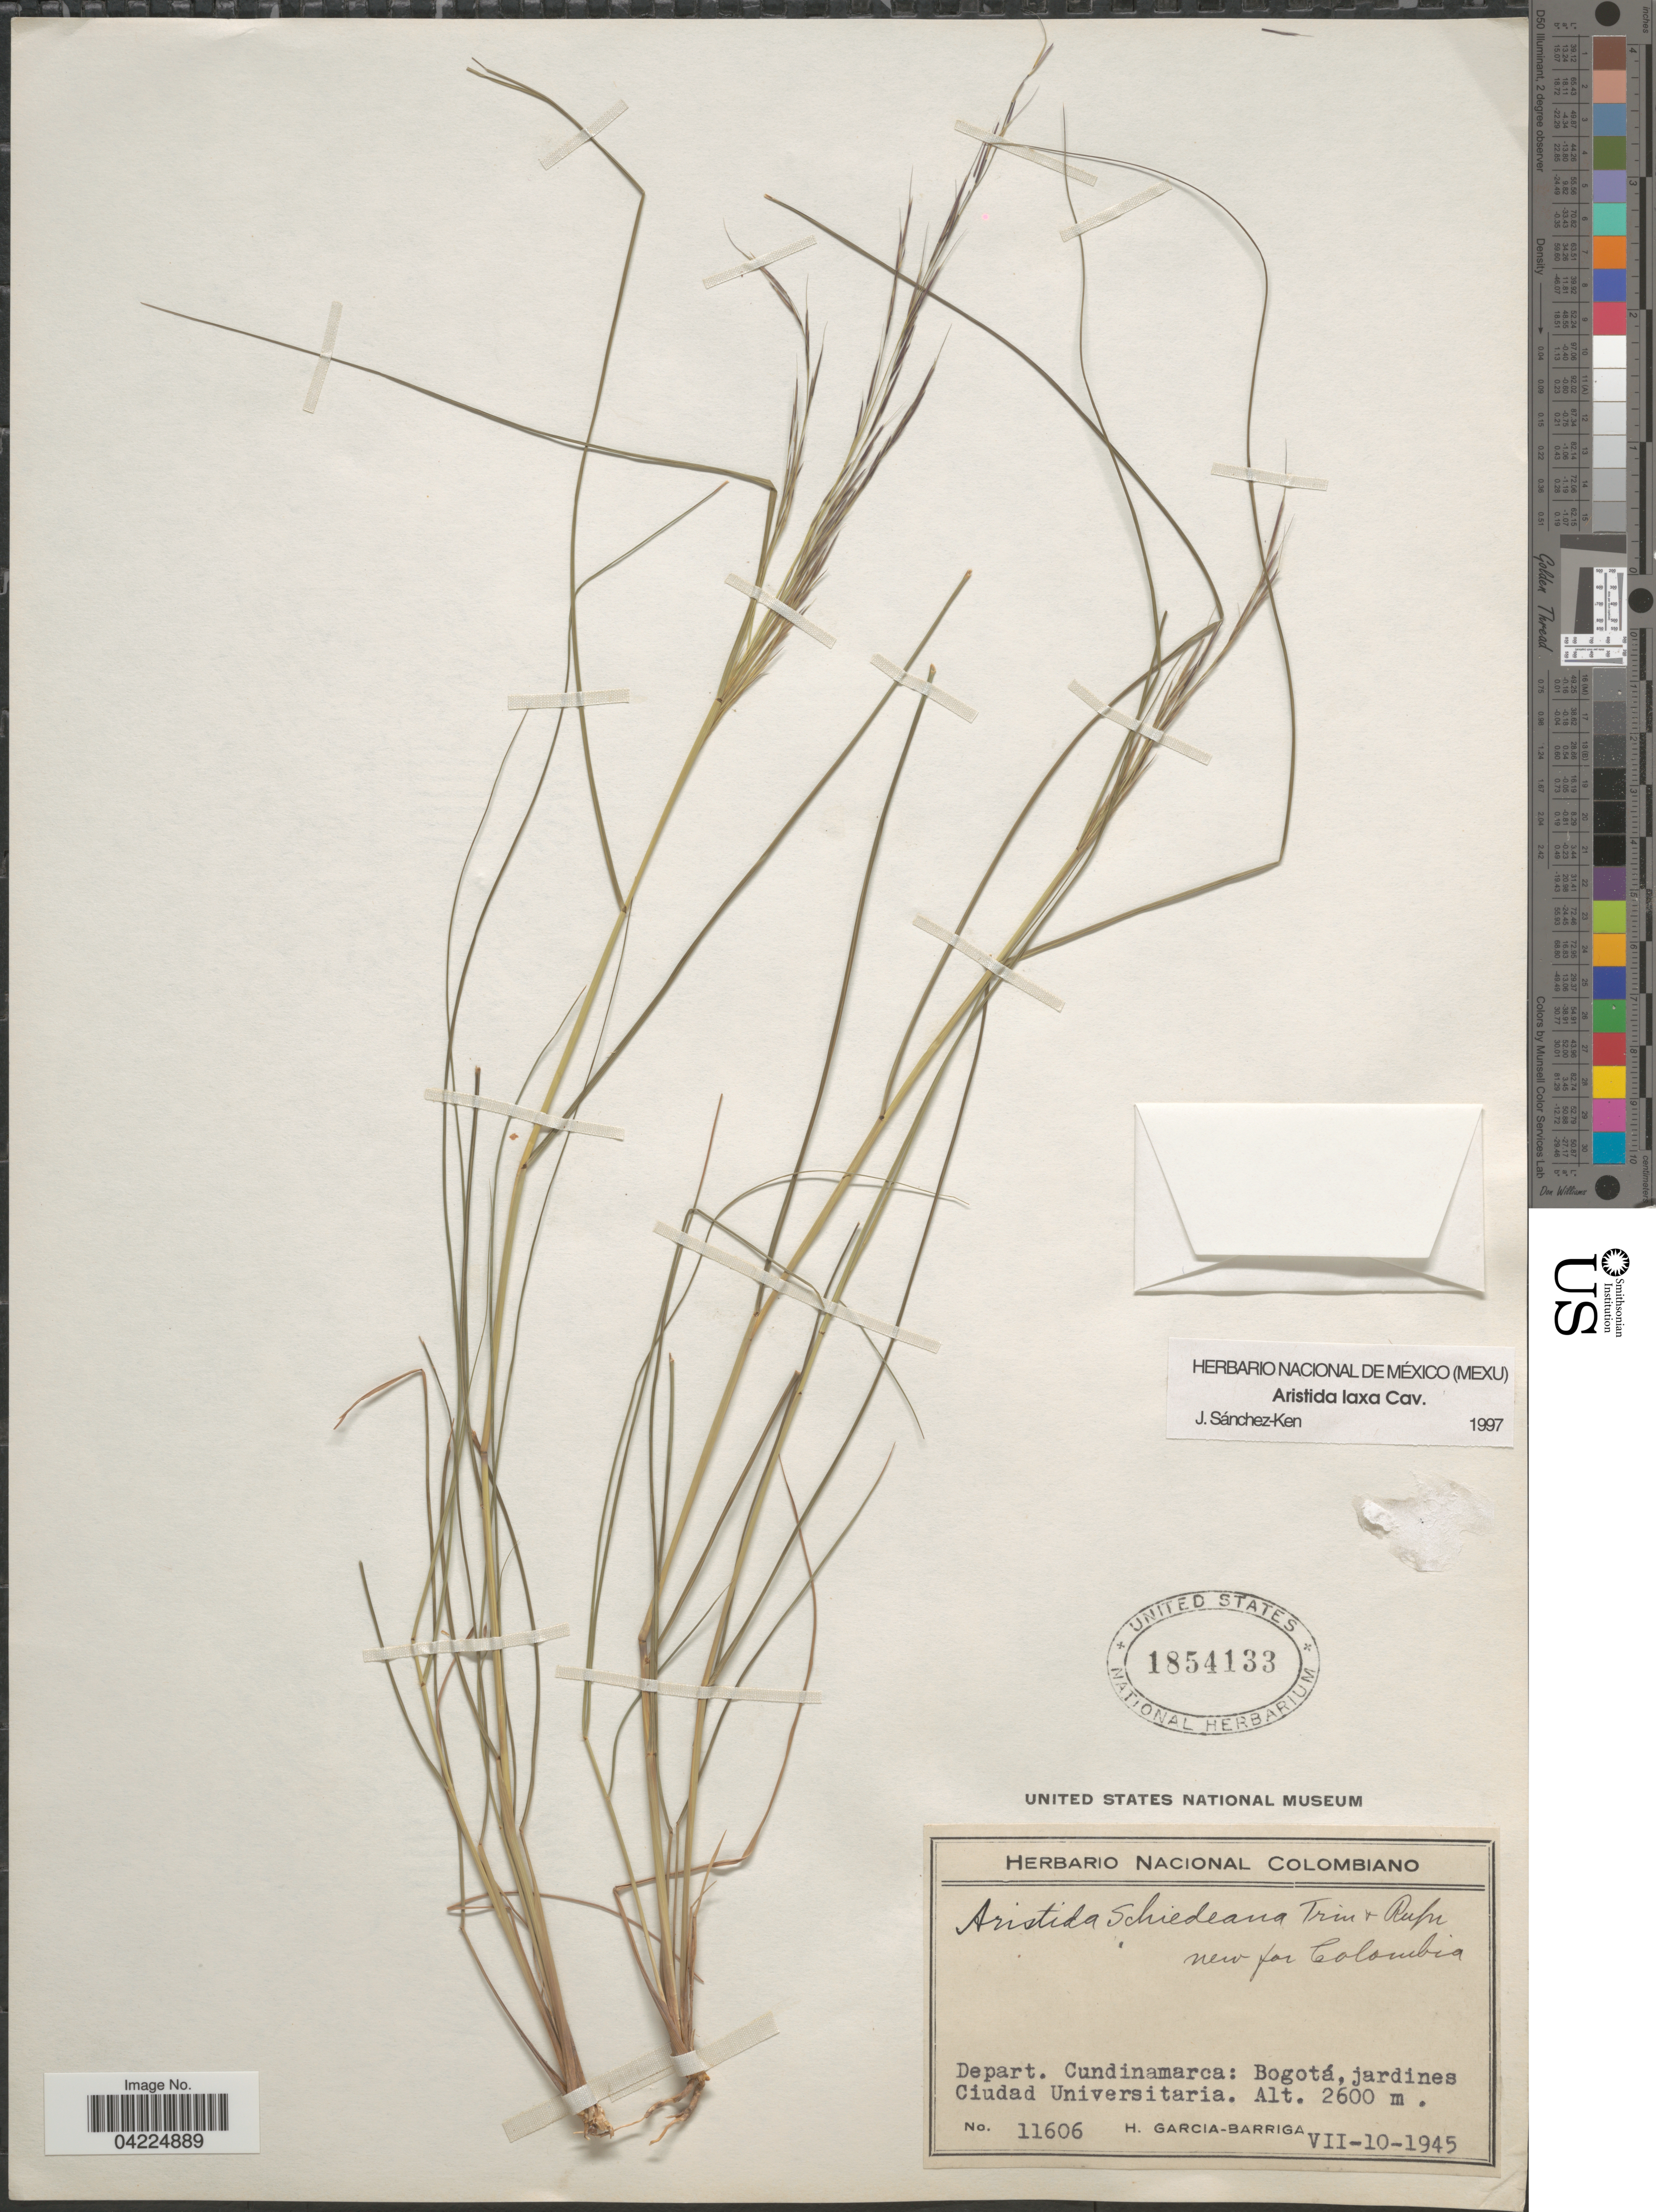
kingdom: Plantae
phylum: Tracheophyta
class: Liliopsida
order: Poales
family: Poaceae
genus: Aristida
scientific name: Aristida laxa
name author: Cav.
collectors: H. García Barriga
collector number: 11606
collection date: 1945-07-10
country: Colombia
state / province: Cundinamarca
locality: Depart. Cundinamarca: Bogotá, jardines Ciudad Universitaria.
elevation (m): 2600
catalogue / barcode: US 1854133